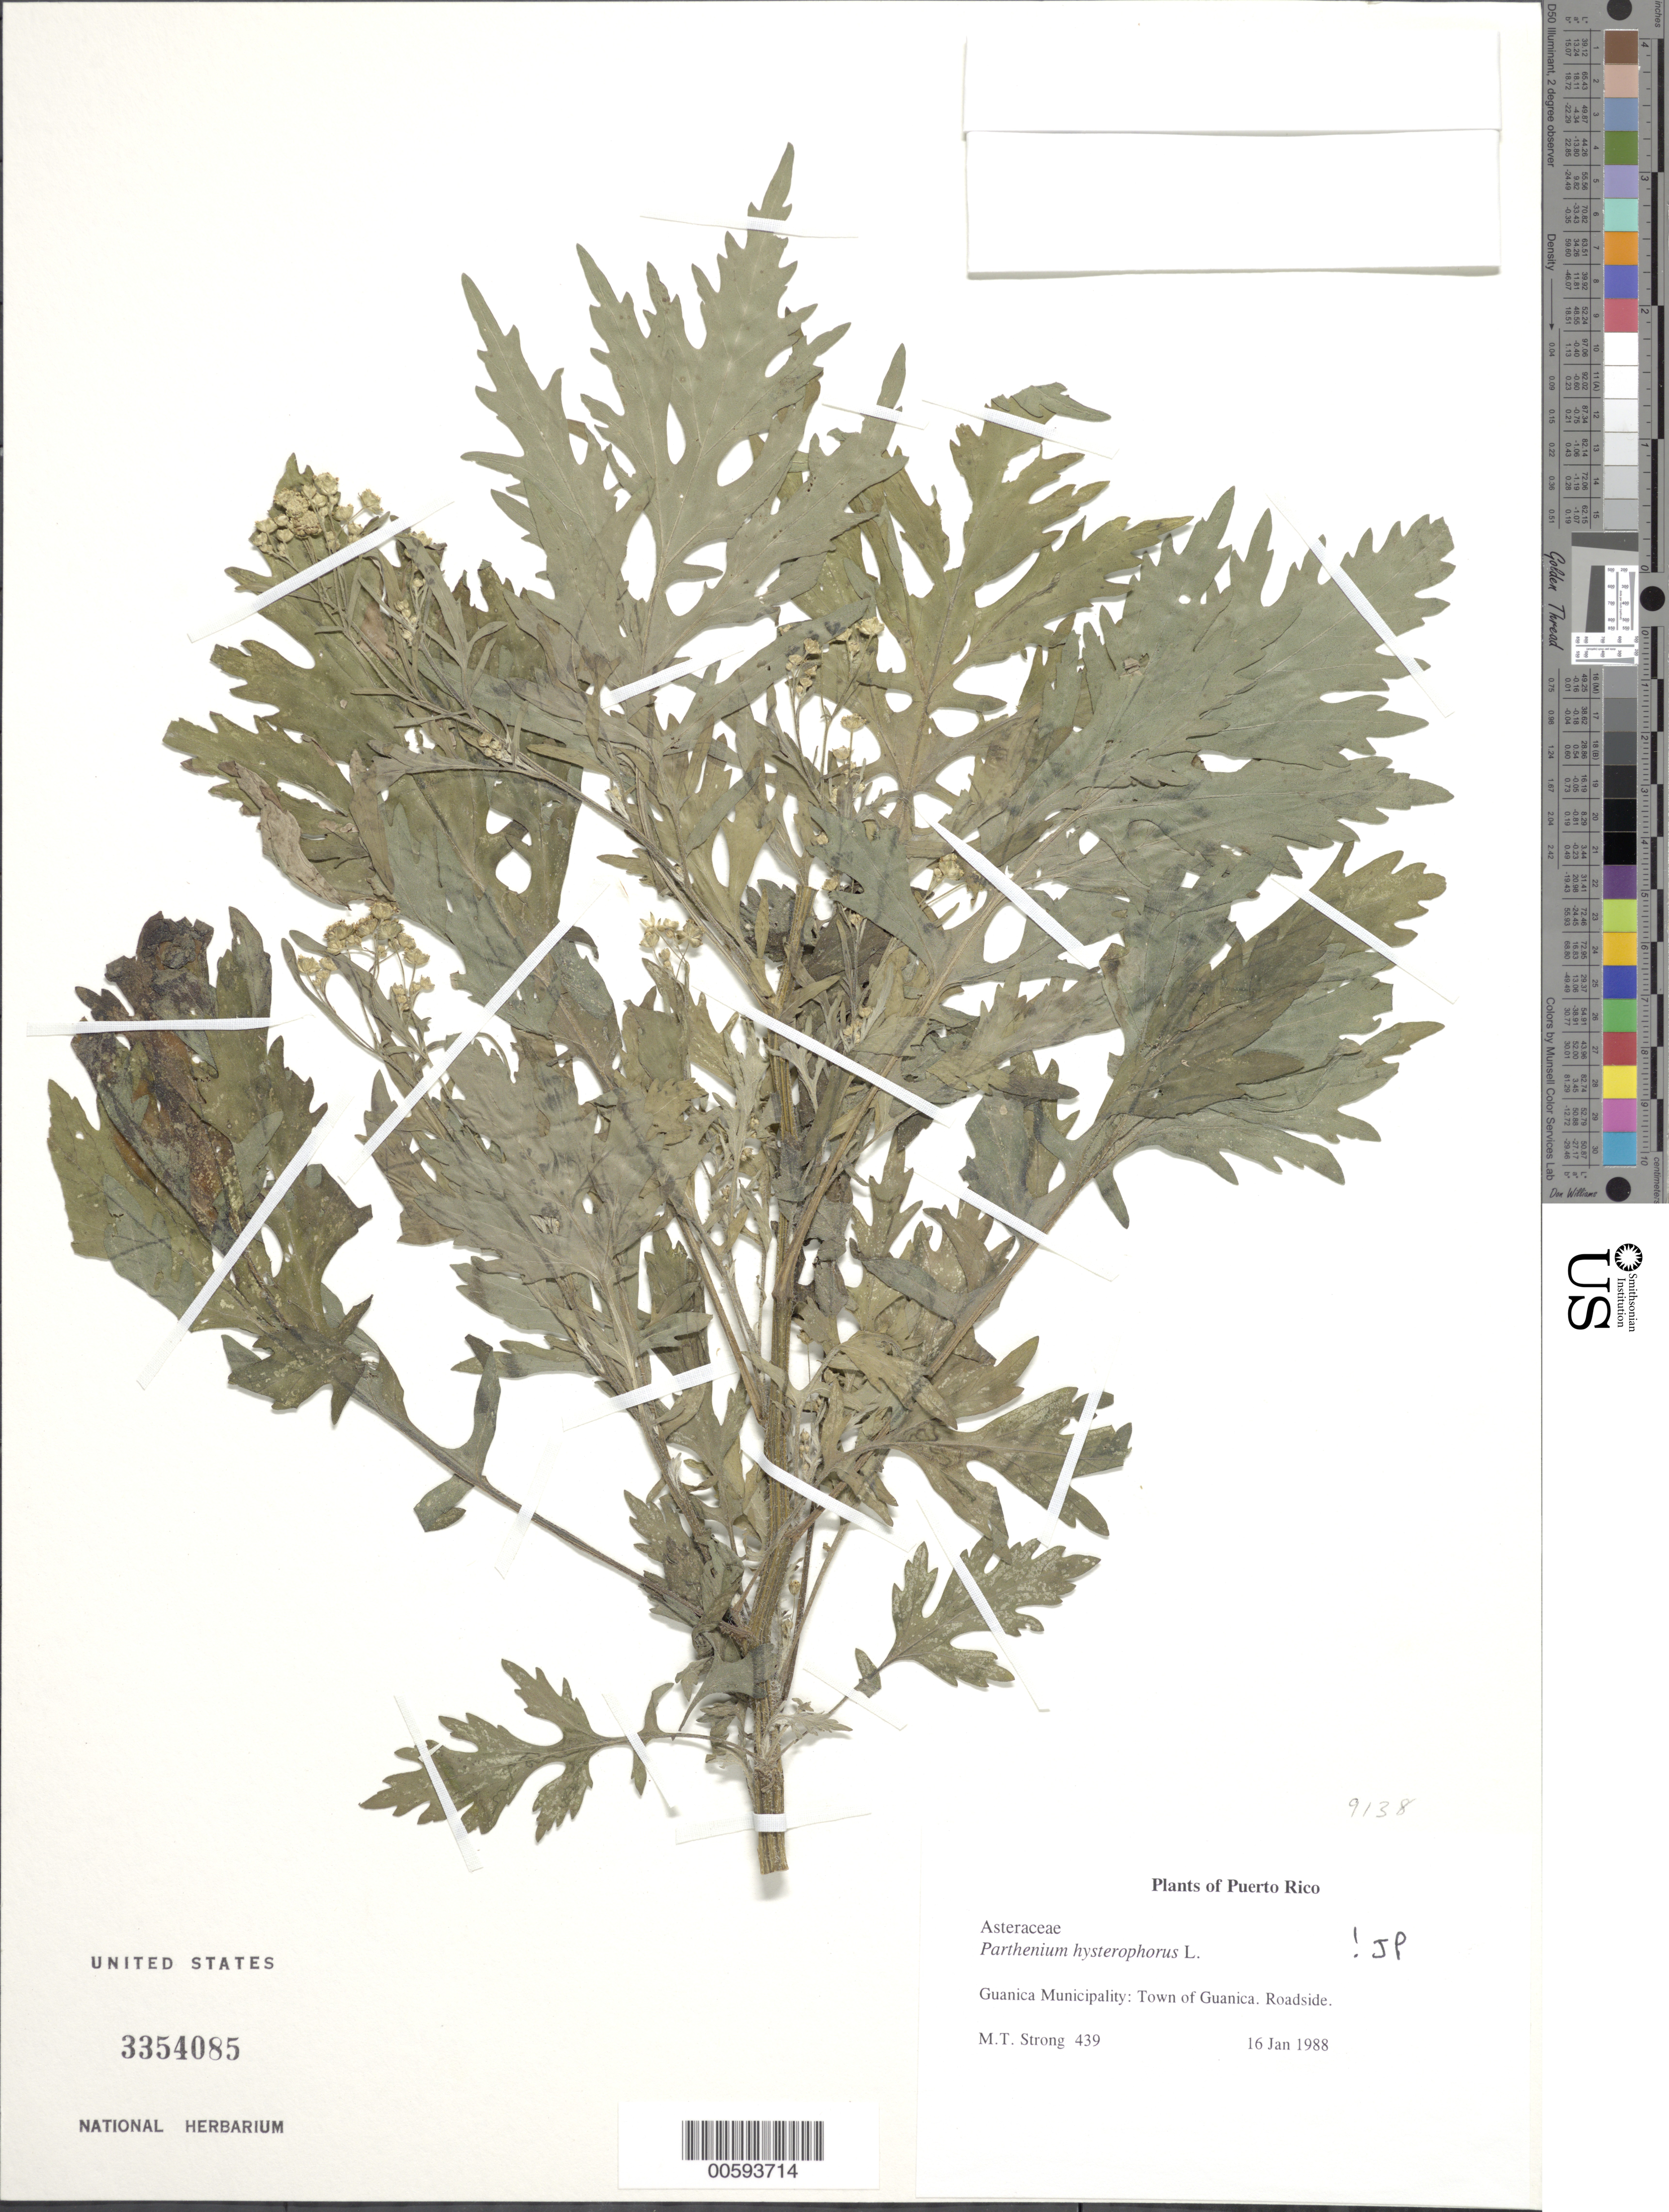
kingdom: Plantae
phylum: Tracheophyta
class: Magnoliopsida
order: Asterales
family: Asteraceae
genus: Parthenium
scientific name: Parthenium hysterophorus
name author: L.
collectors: M. T. Strong, C. L. Kelloff & T. Bradley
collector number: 439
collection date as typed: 16 Jan 1988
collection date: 1988-01-16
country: Puerto Rico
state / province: Guánica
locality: Guanica Municipality: Town of Guanica.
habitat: Roadside.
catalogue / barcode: US 3354085